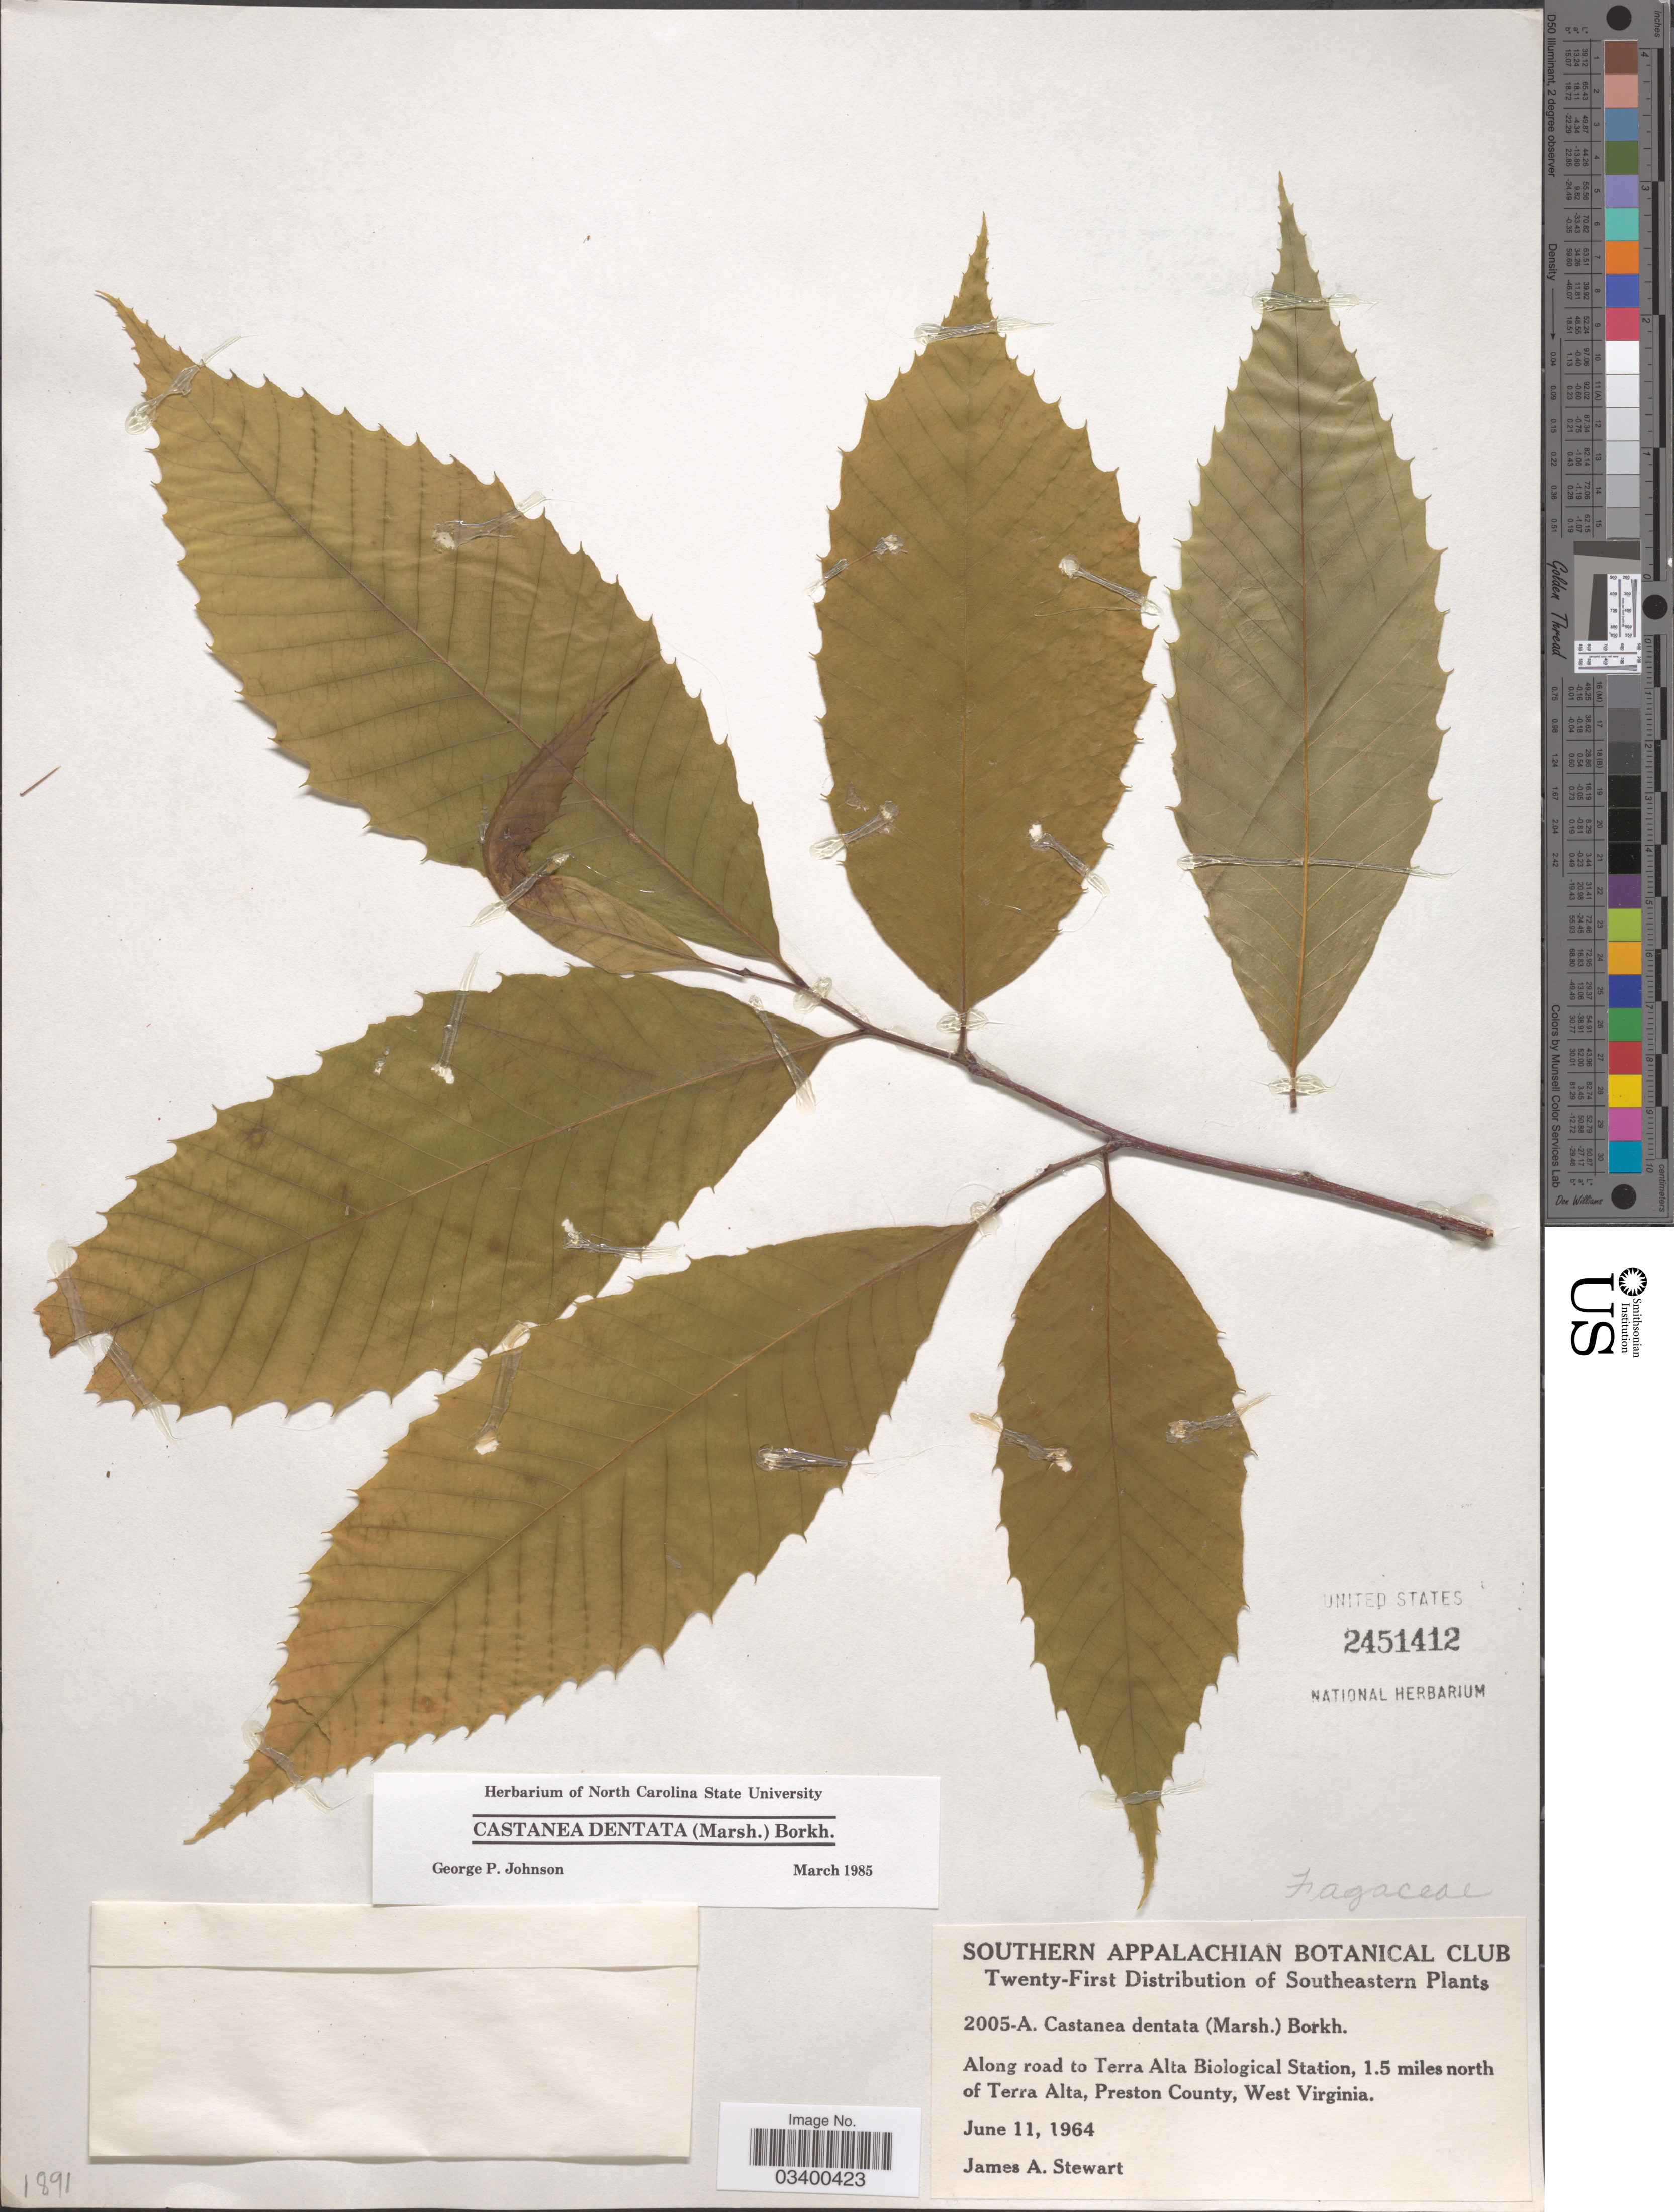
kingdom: Plantae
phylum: Tracheophyta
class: Magnoliopsida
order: Fagales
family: Fagaceae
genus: Castanea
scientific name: Castanea dentata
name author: (Marshall) Borkh.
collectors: J. A. Stewart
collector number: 2005-A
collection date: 1964-06-11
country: United States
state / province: West Virginia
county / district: Preston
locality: Southeastern. Along road to Terra Alta Biological Station, 1.5 miles north of Terra Alta, Preston County.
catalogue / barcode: US 2451412